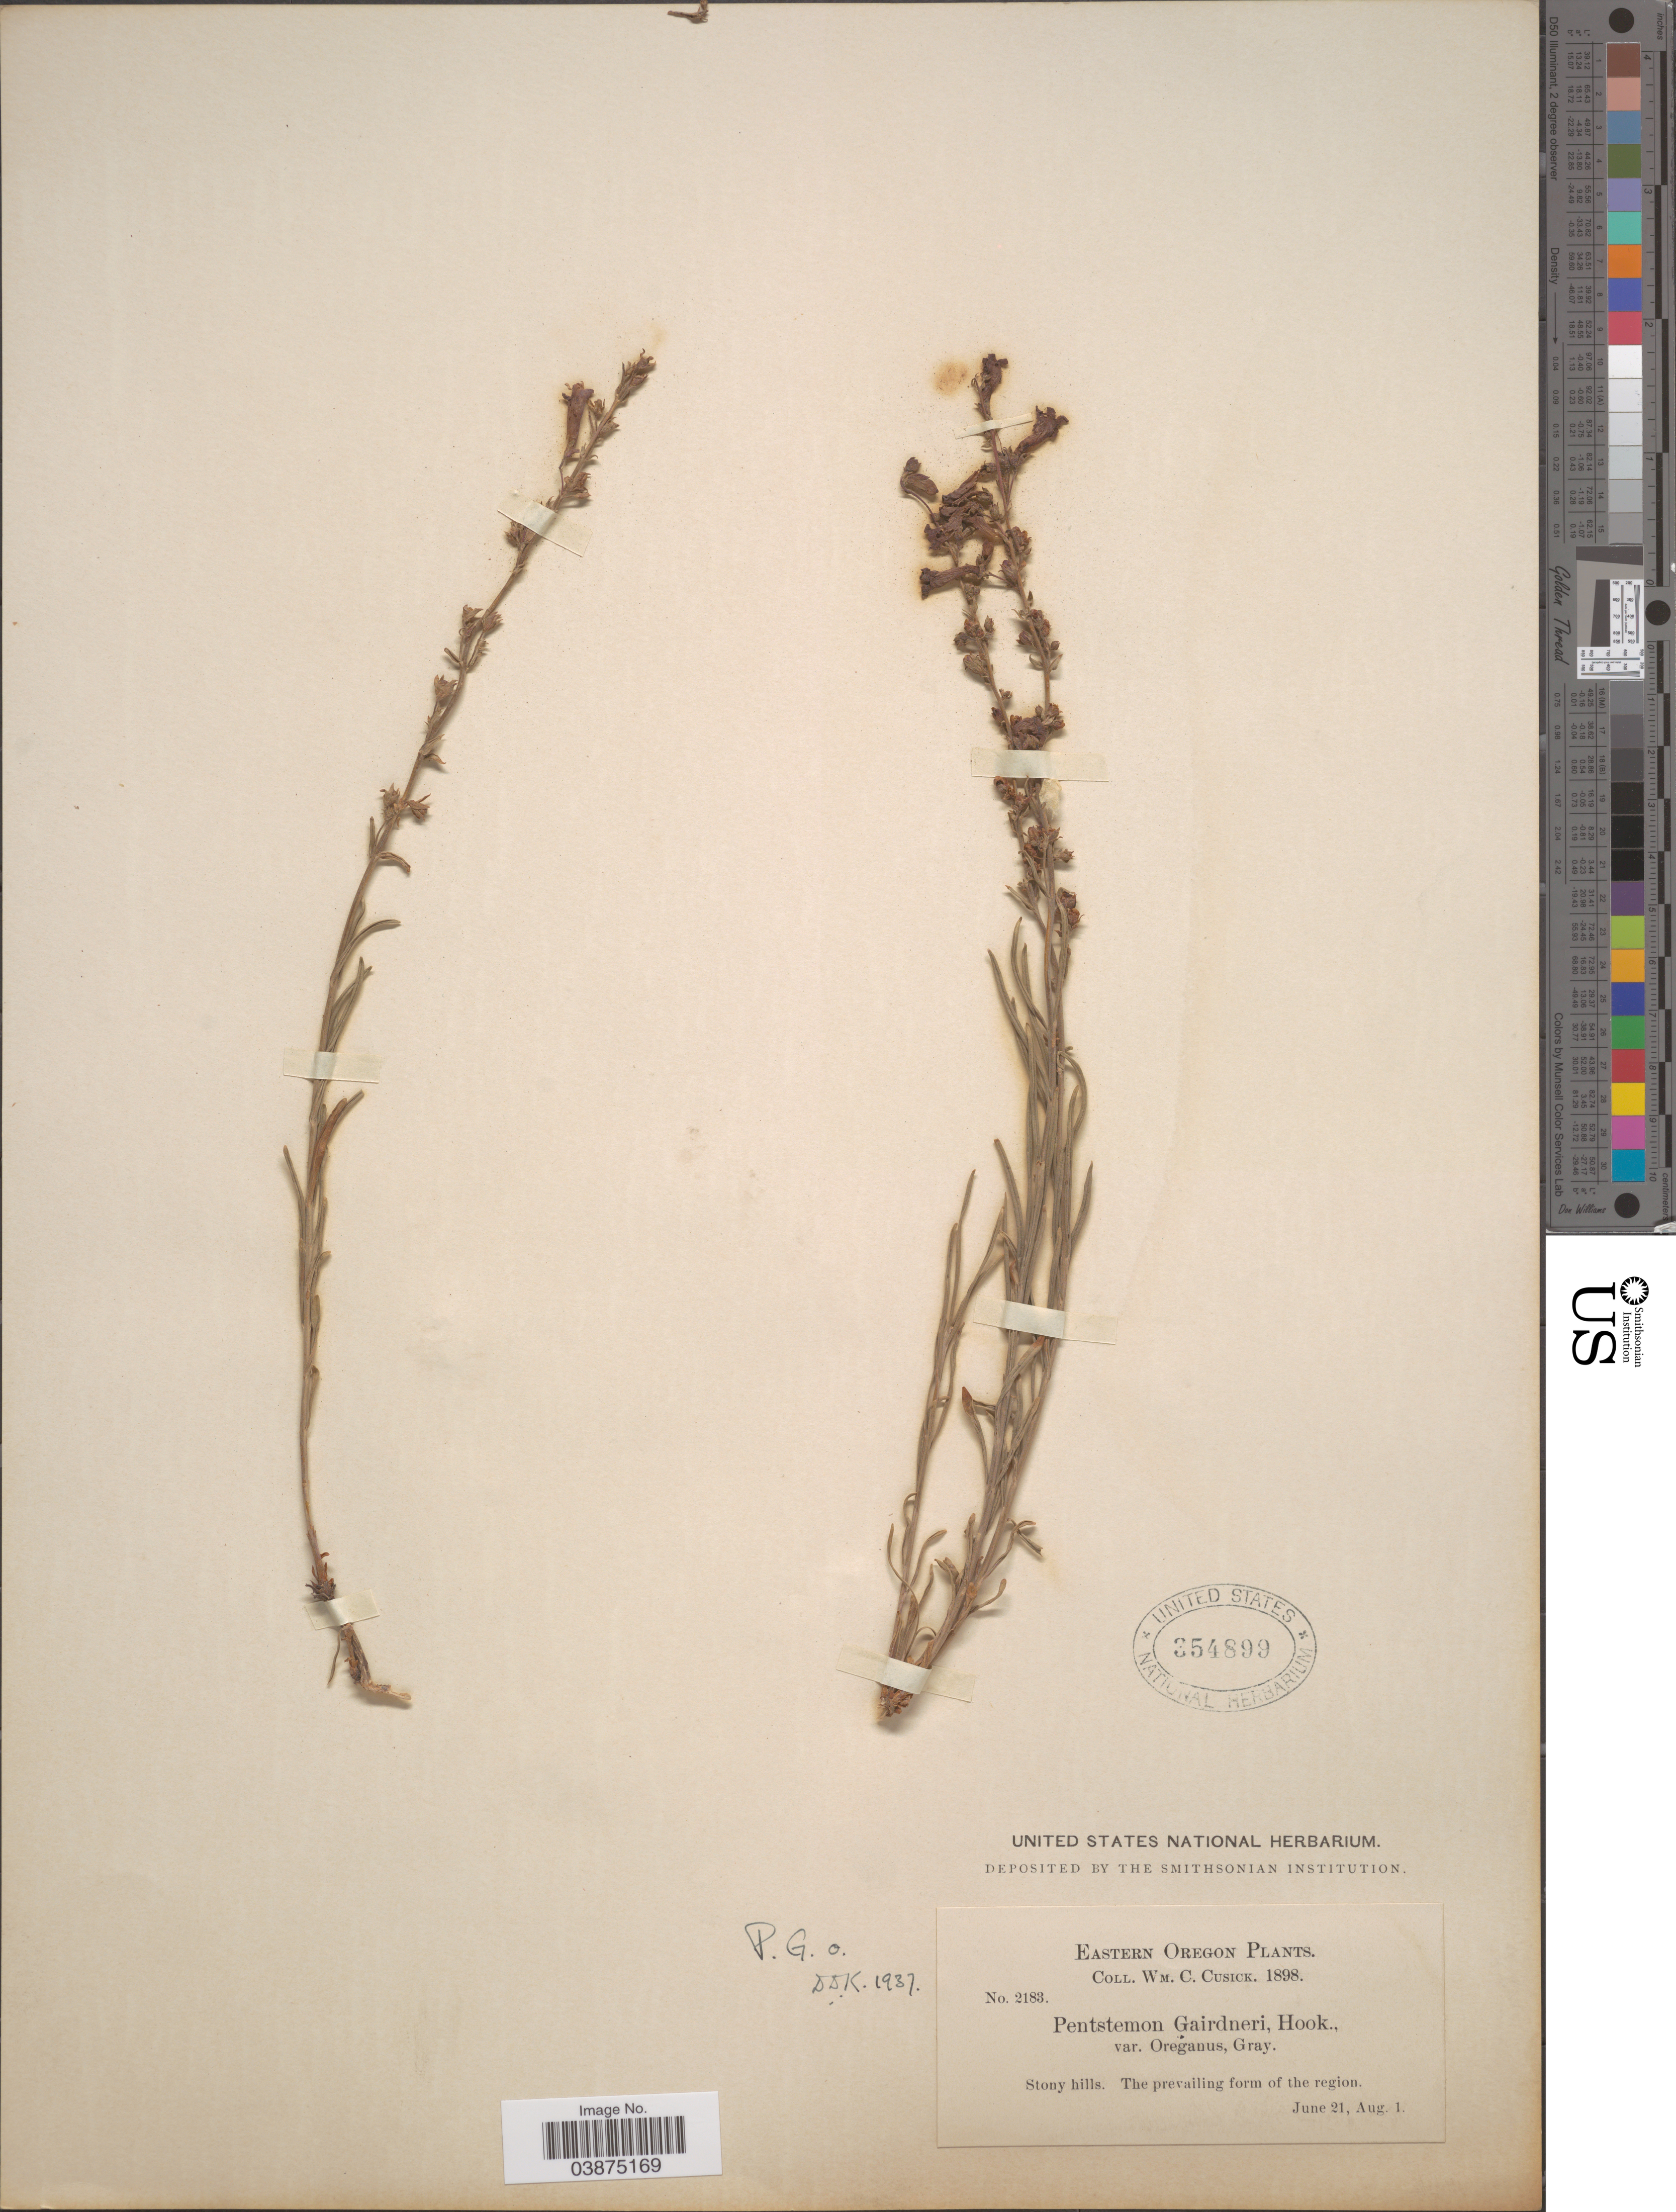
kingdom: Plantae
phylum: Tracheophyta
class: Magnoliopsida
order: Lamiales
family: Plantaginaceae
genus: Penstemon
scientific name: Penstemon gairdneri subsp. oregonus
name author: (A. Gray) D.D. Keck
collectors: W. C. Cusick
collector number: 2183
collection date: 1898-06-21/1898-08-01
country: United States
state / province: Oregon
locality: Eastern Oregon. The prevailing form of the region.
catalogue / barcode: US 354899